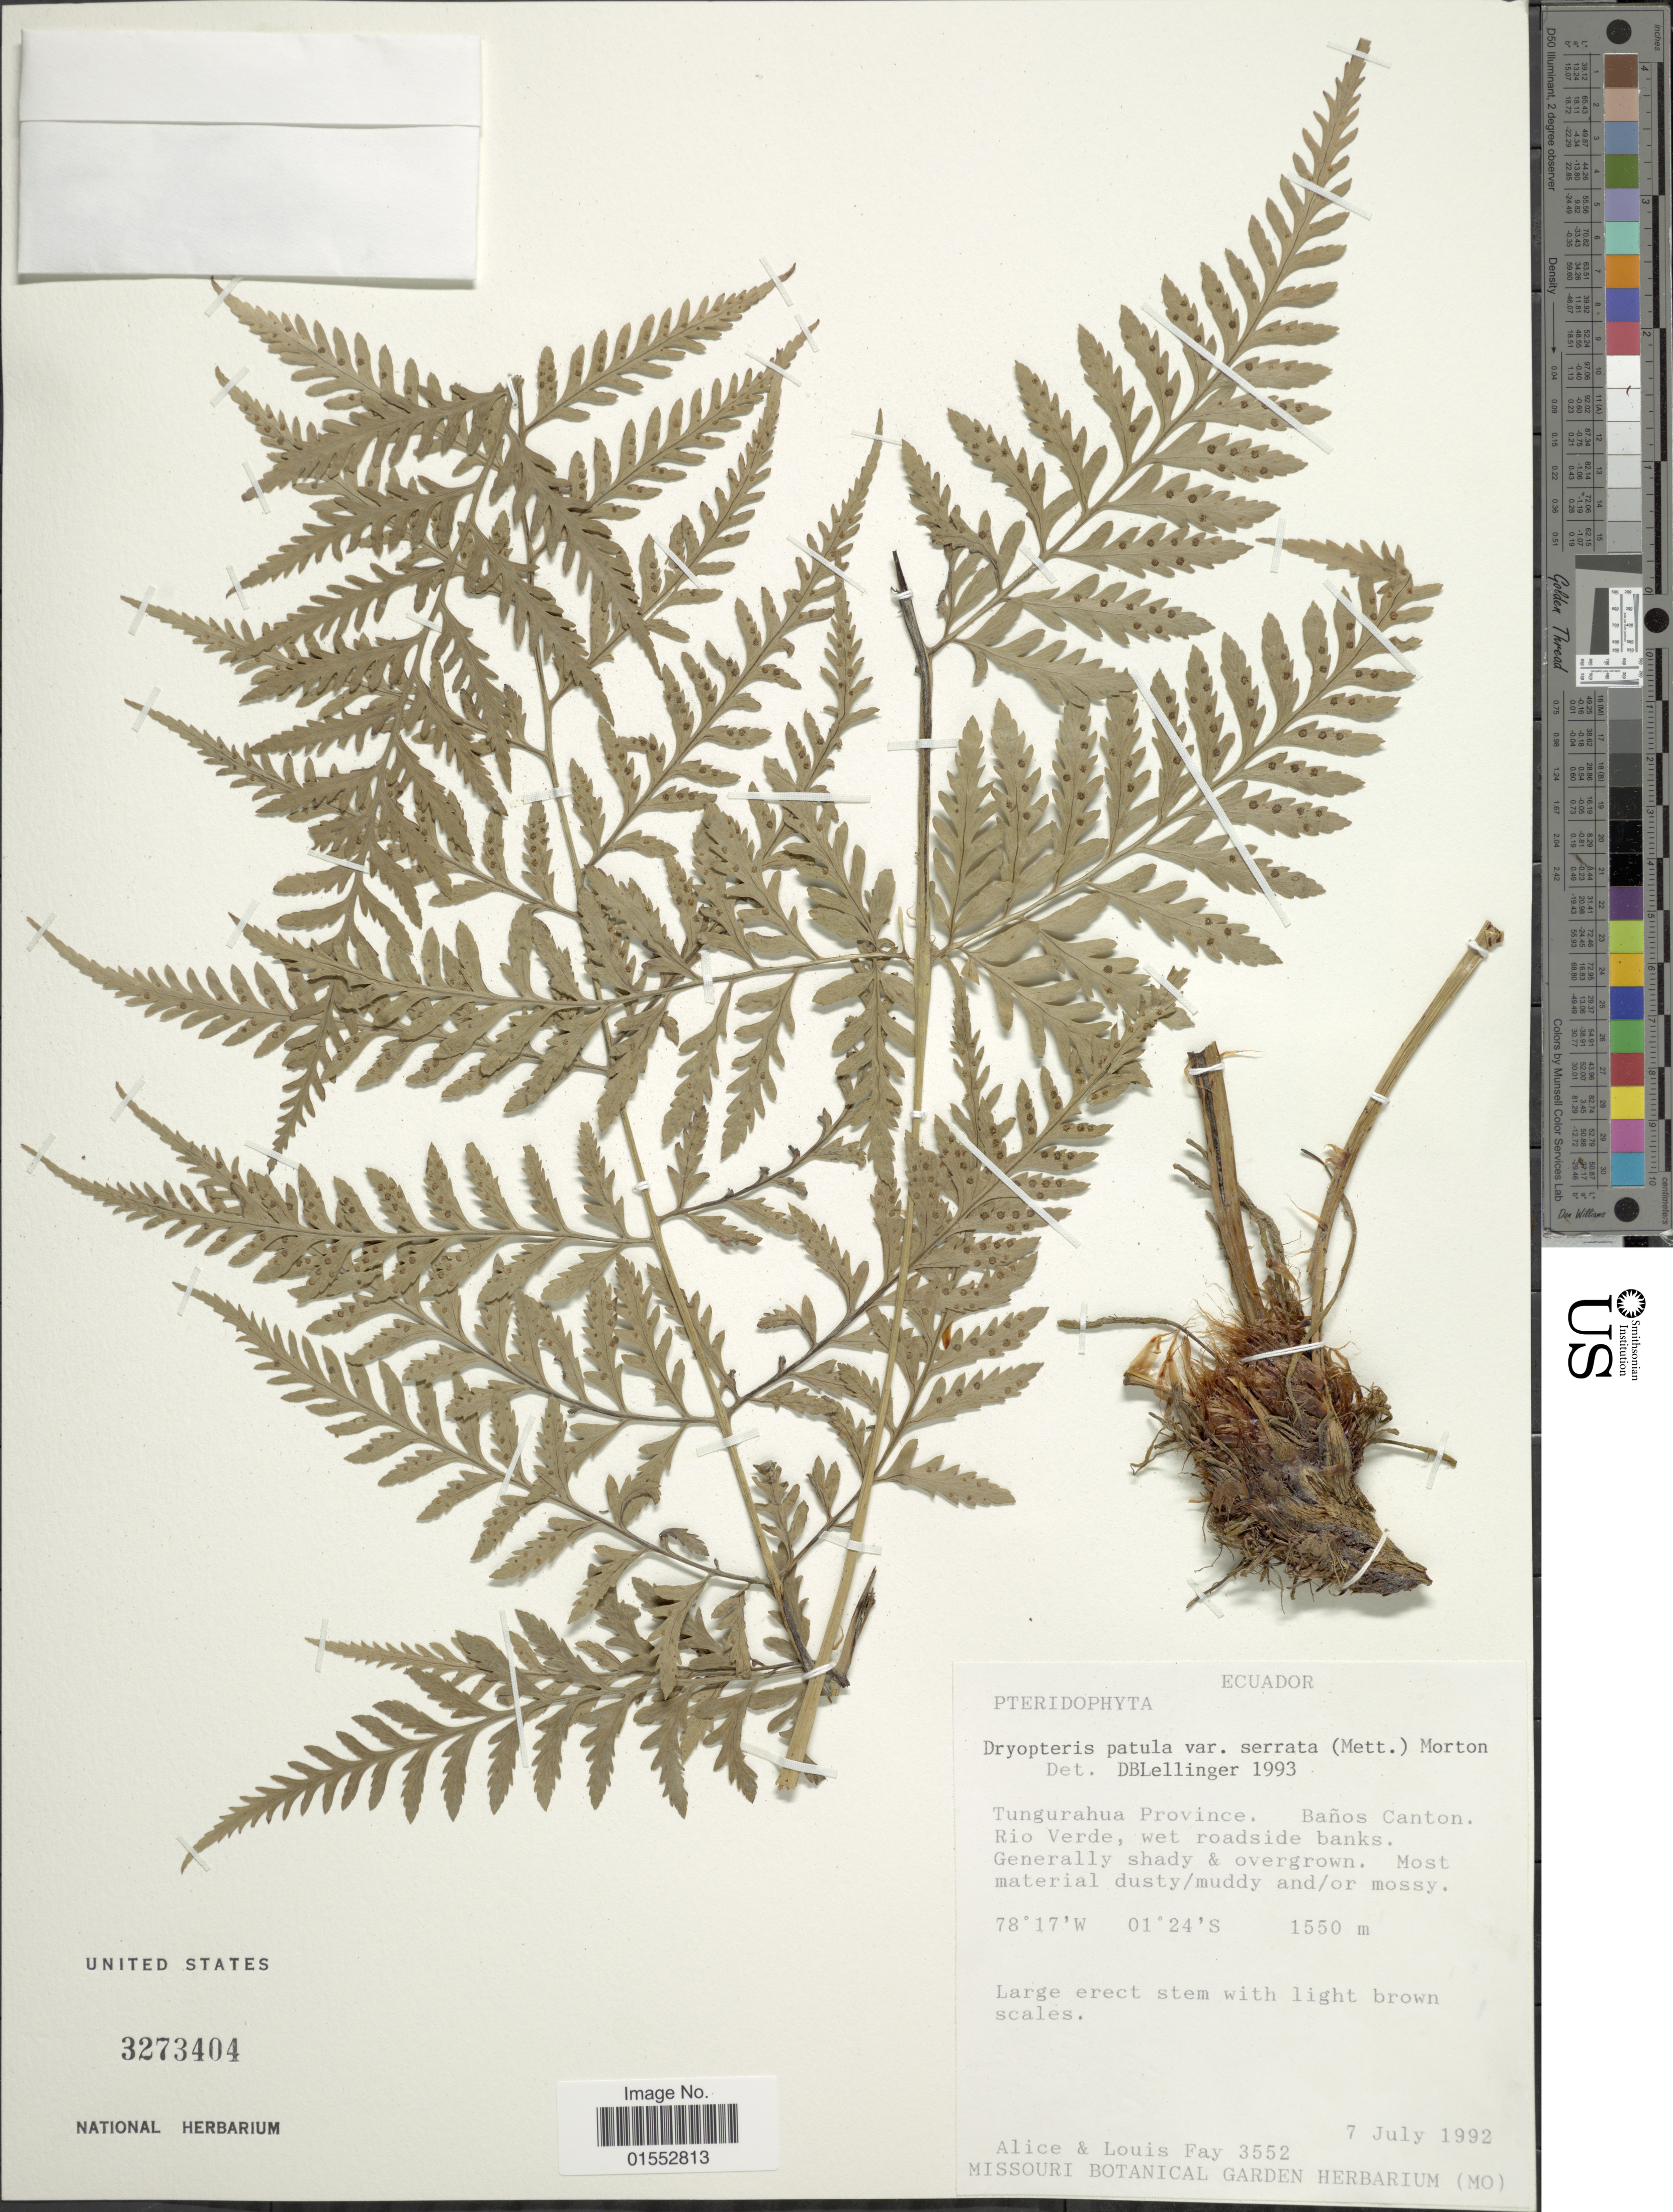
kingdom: Plantae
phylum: Tracheophyta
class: Polypodiopsida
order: Polypodiales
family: Dryopteridaceae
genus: Dryopteris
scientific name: Dryopteris patula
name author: (Sw.) Underw.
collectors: A. Fay & L. Fay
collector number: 3552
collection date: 1992-07-07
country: Ecuador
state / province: Tungurahua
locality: Baños Canton, Rio Verde, west roadside banks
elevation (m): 1550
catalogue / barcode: US 3273404